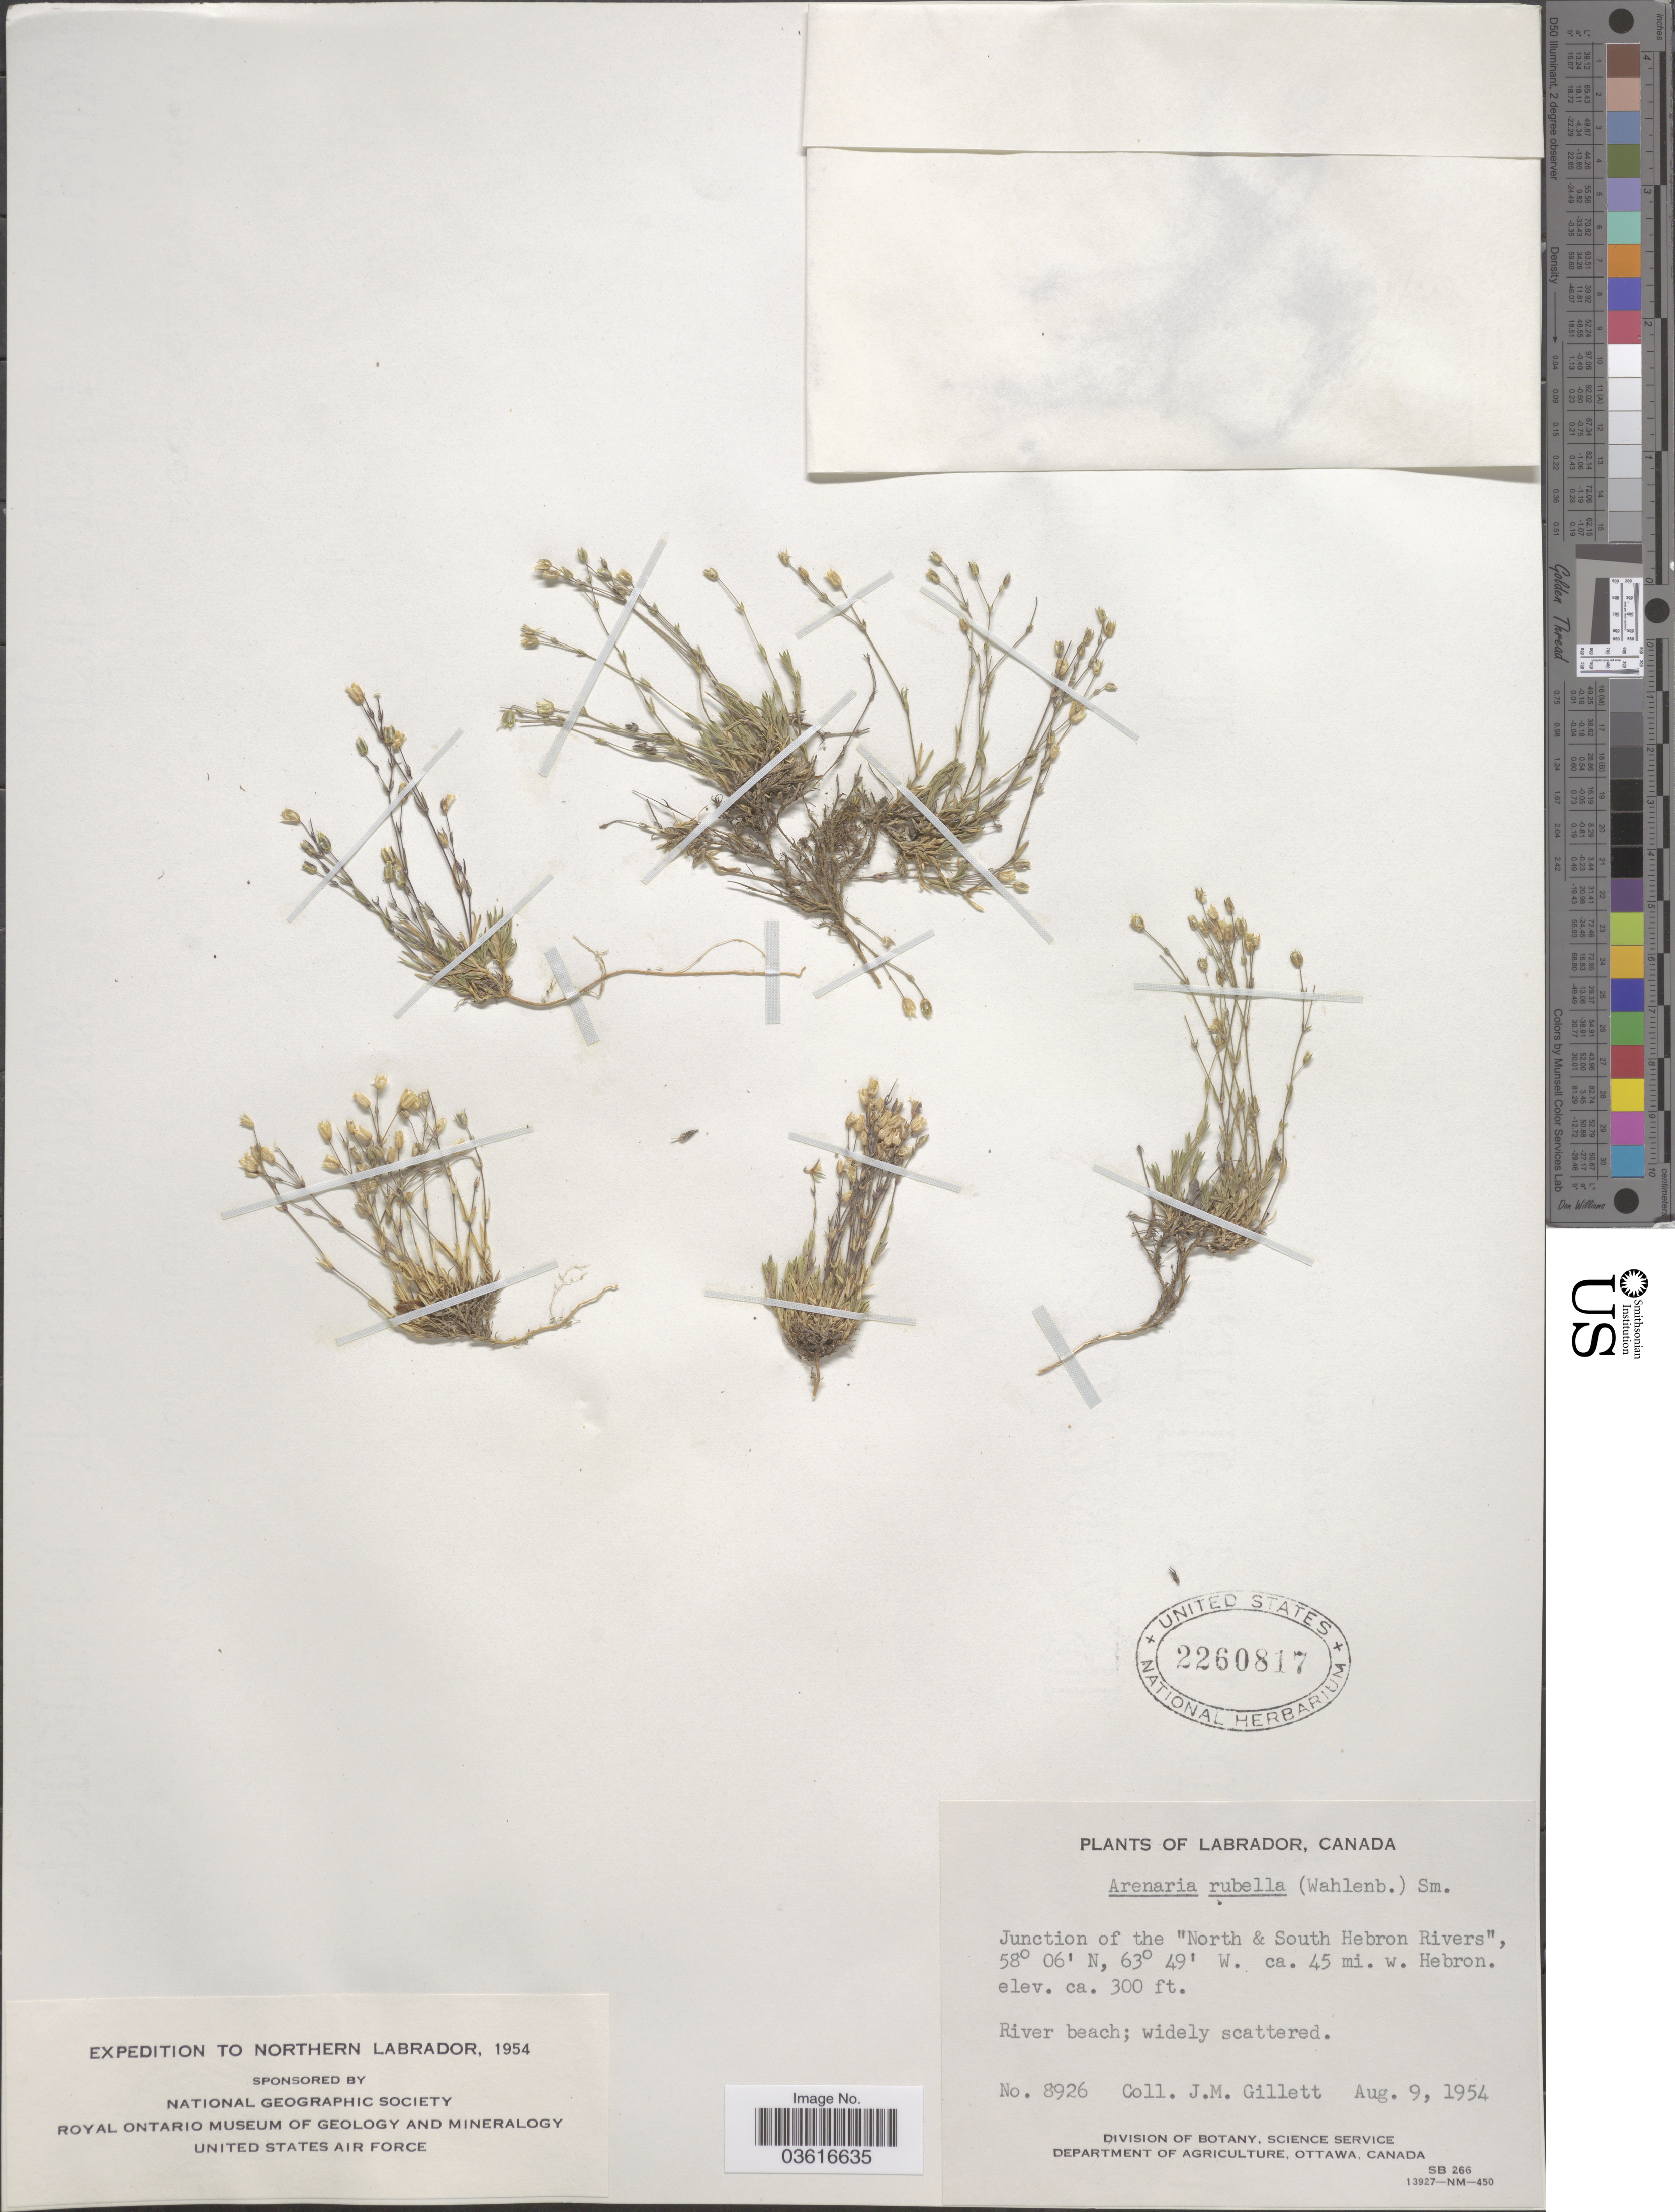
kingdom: Plantae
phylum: Tracheophyta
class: Magnoliopsida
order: Caryophyllales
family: Caryophyllaceae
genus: Minuartia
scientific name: Minuartia rubella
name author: (Wahlenb.) Hiern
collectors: J. M. Gillett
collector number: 8926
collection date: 1954-08-09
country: Canada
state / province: Newfoundland and Labrador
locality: Labrador. Junction of the "North & South Hebron Rivers", ca. 45 mi. w. Hebron.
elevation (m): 91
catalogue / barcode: US 2260817